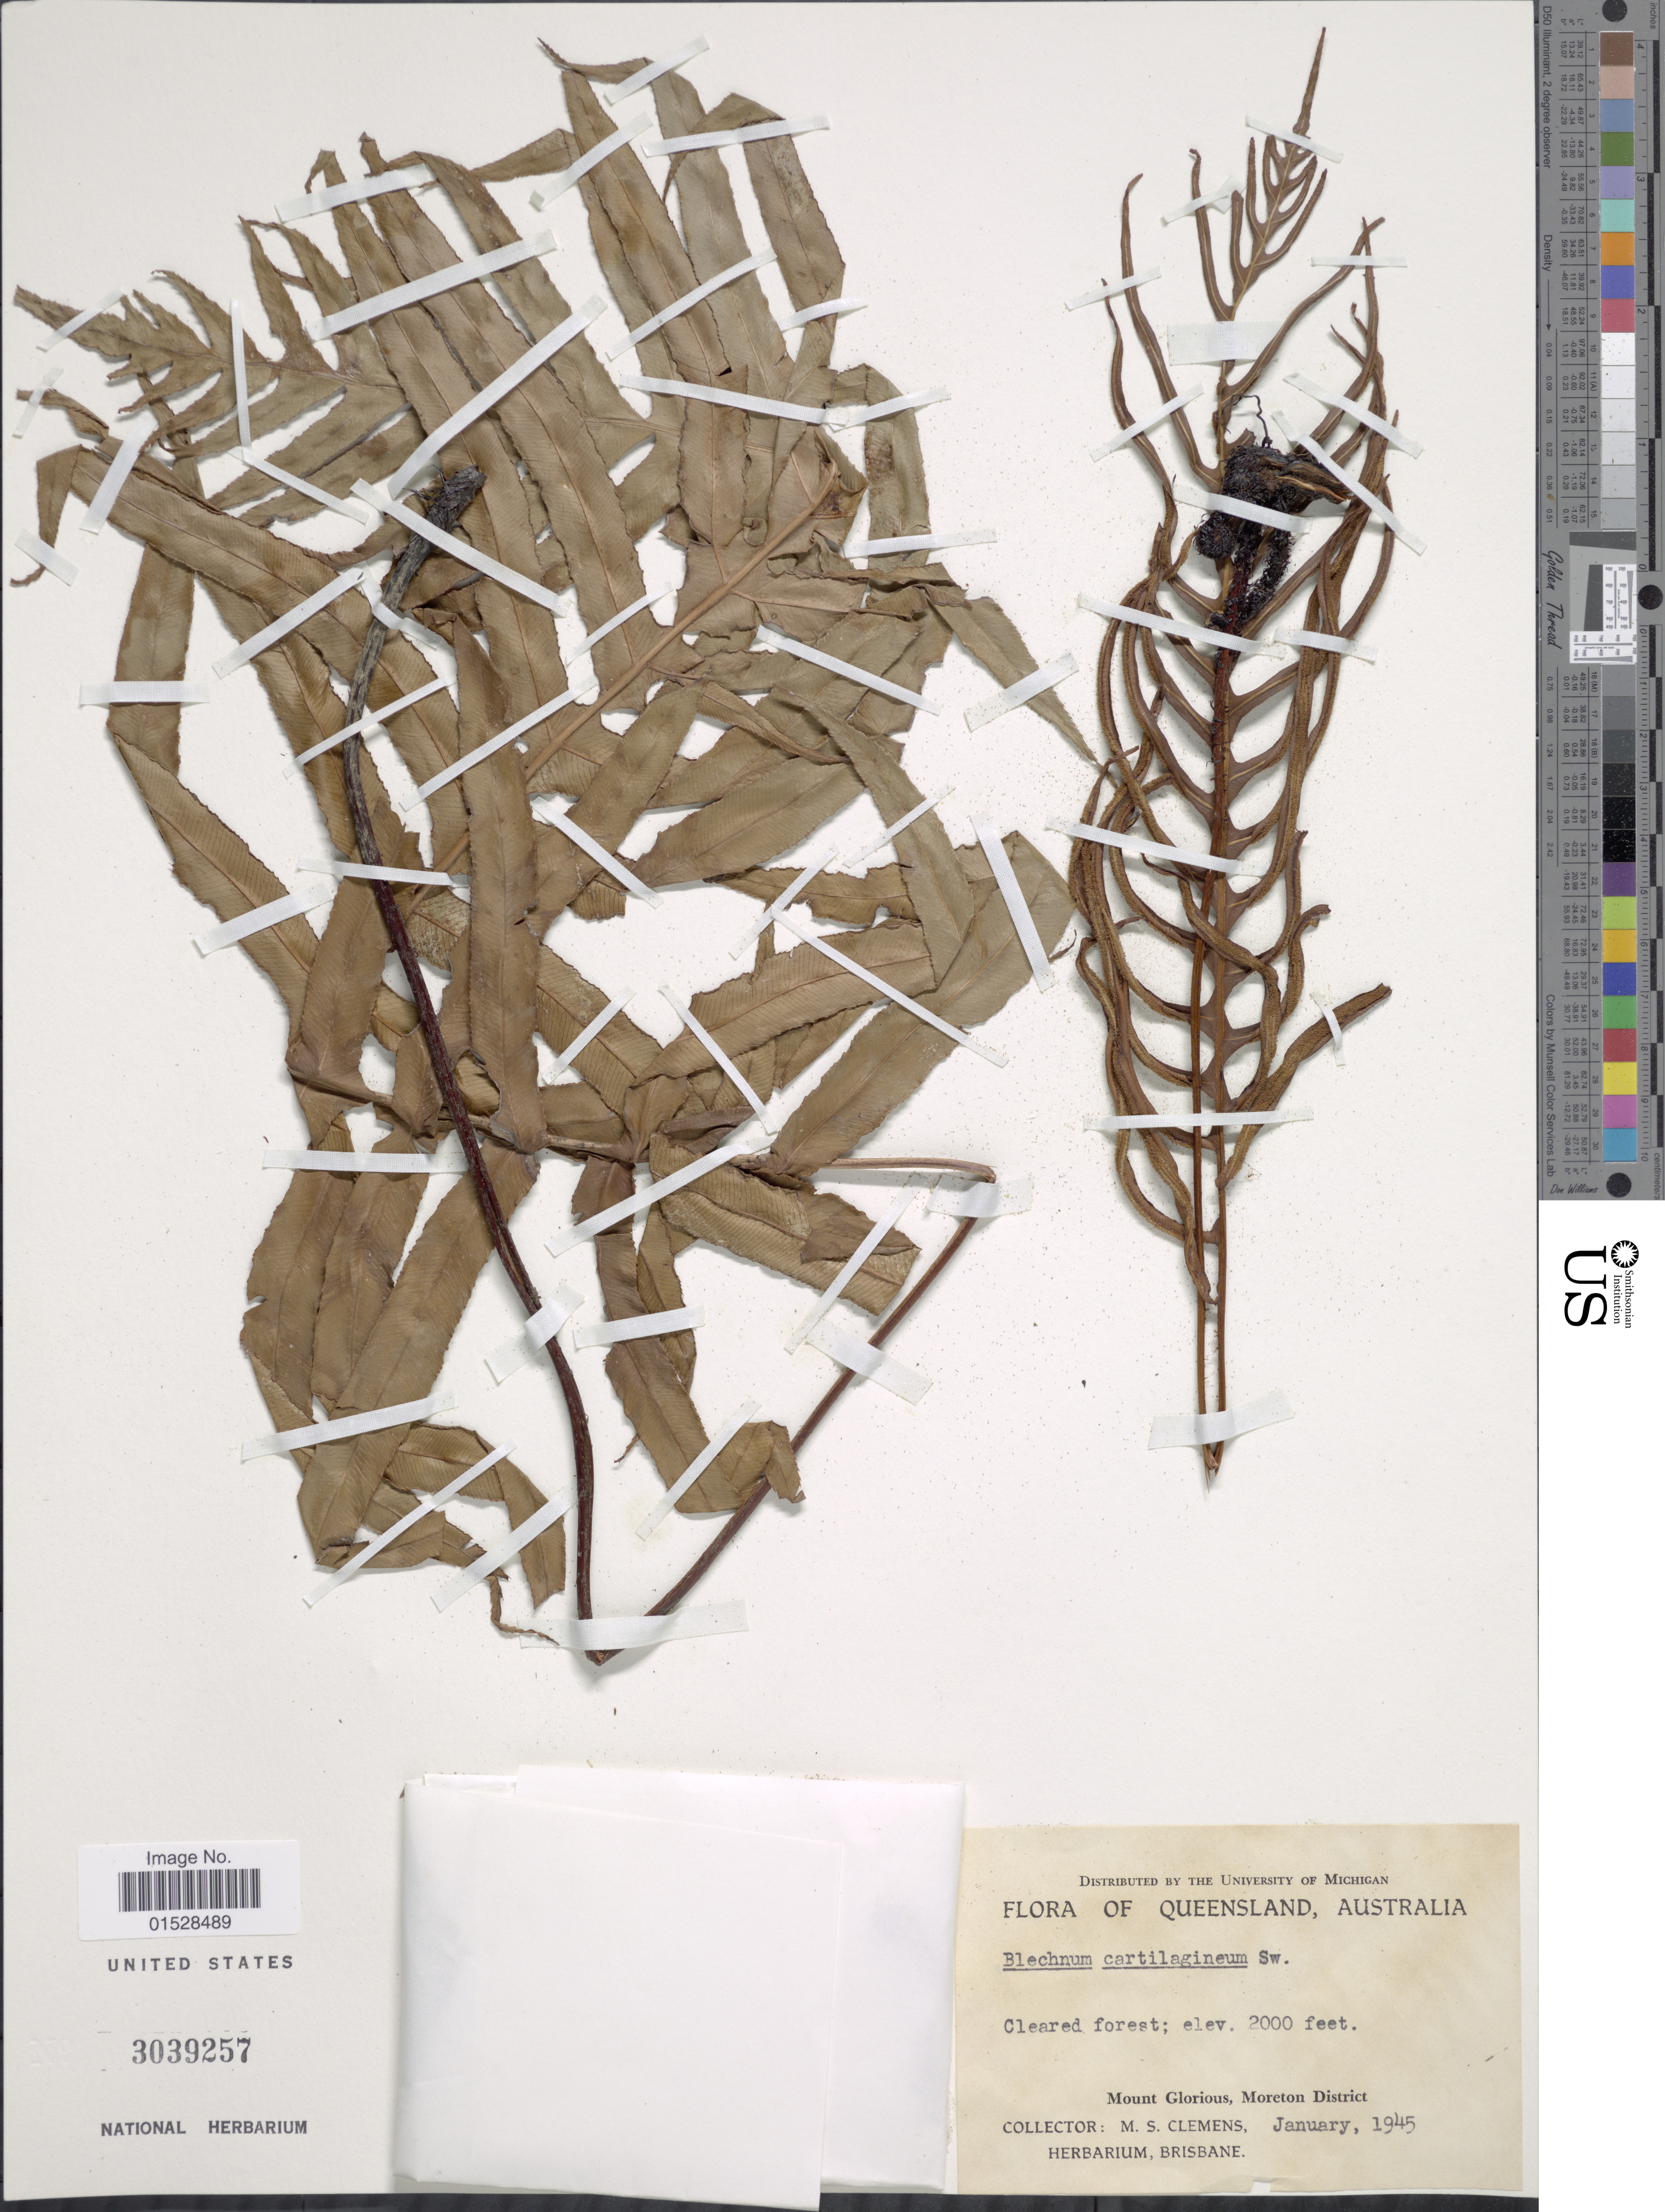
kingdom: Plantae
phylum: Tracheophyta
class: Polypodiopsida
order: Polypodiales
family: Blechnaceae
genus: Blechnum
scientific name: Blechnum sp.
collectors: M. S. Clemens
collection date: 1945-01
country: Australia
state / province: Queensland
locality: Mount Glorious, Moreton District.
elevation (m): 610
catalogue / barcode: US 3039257